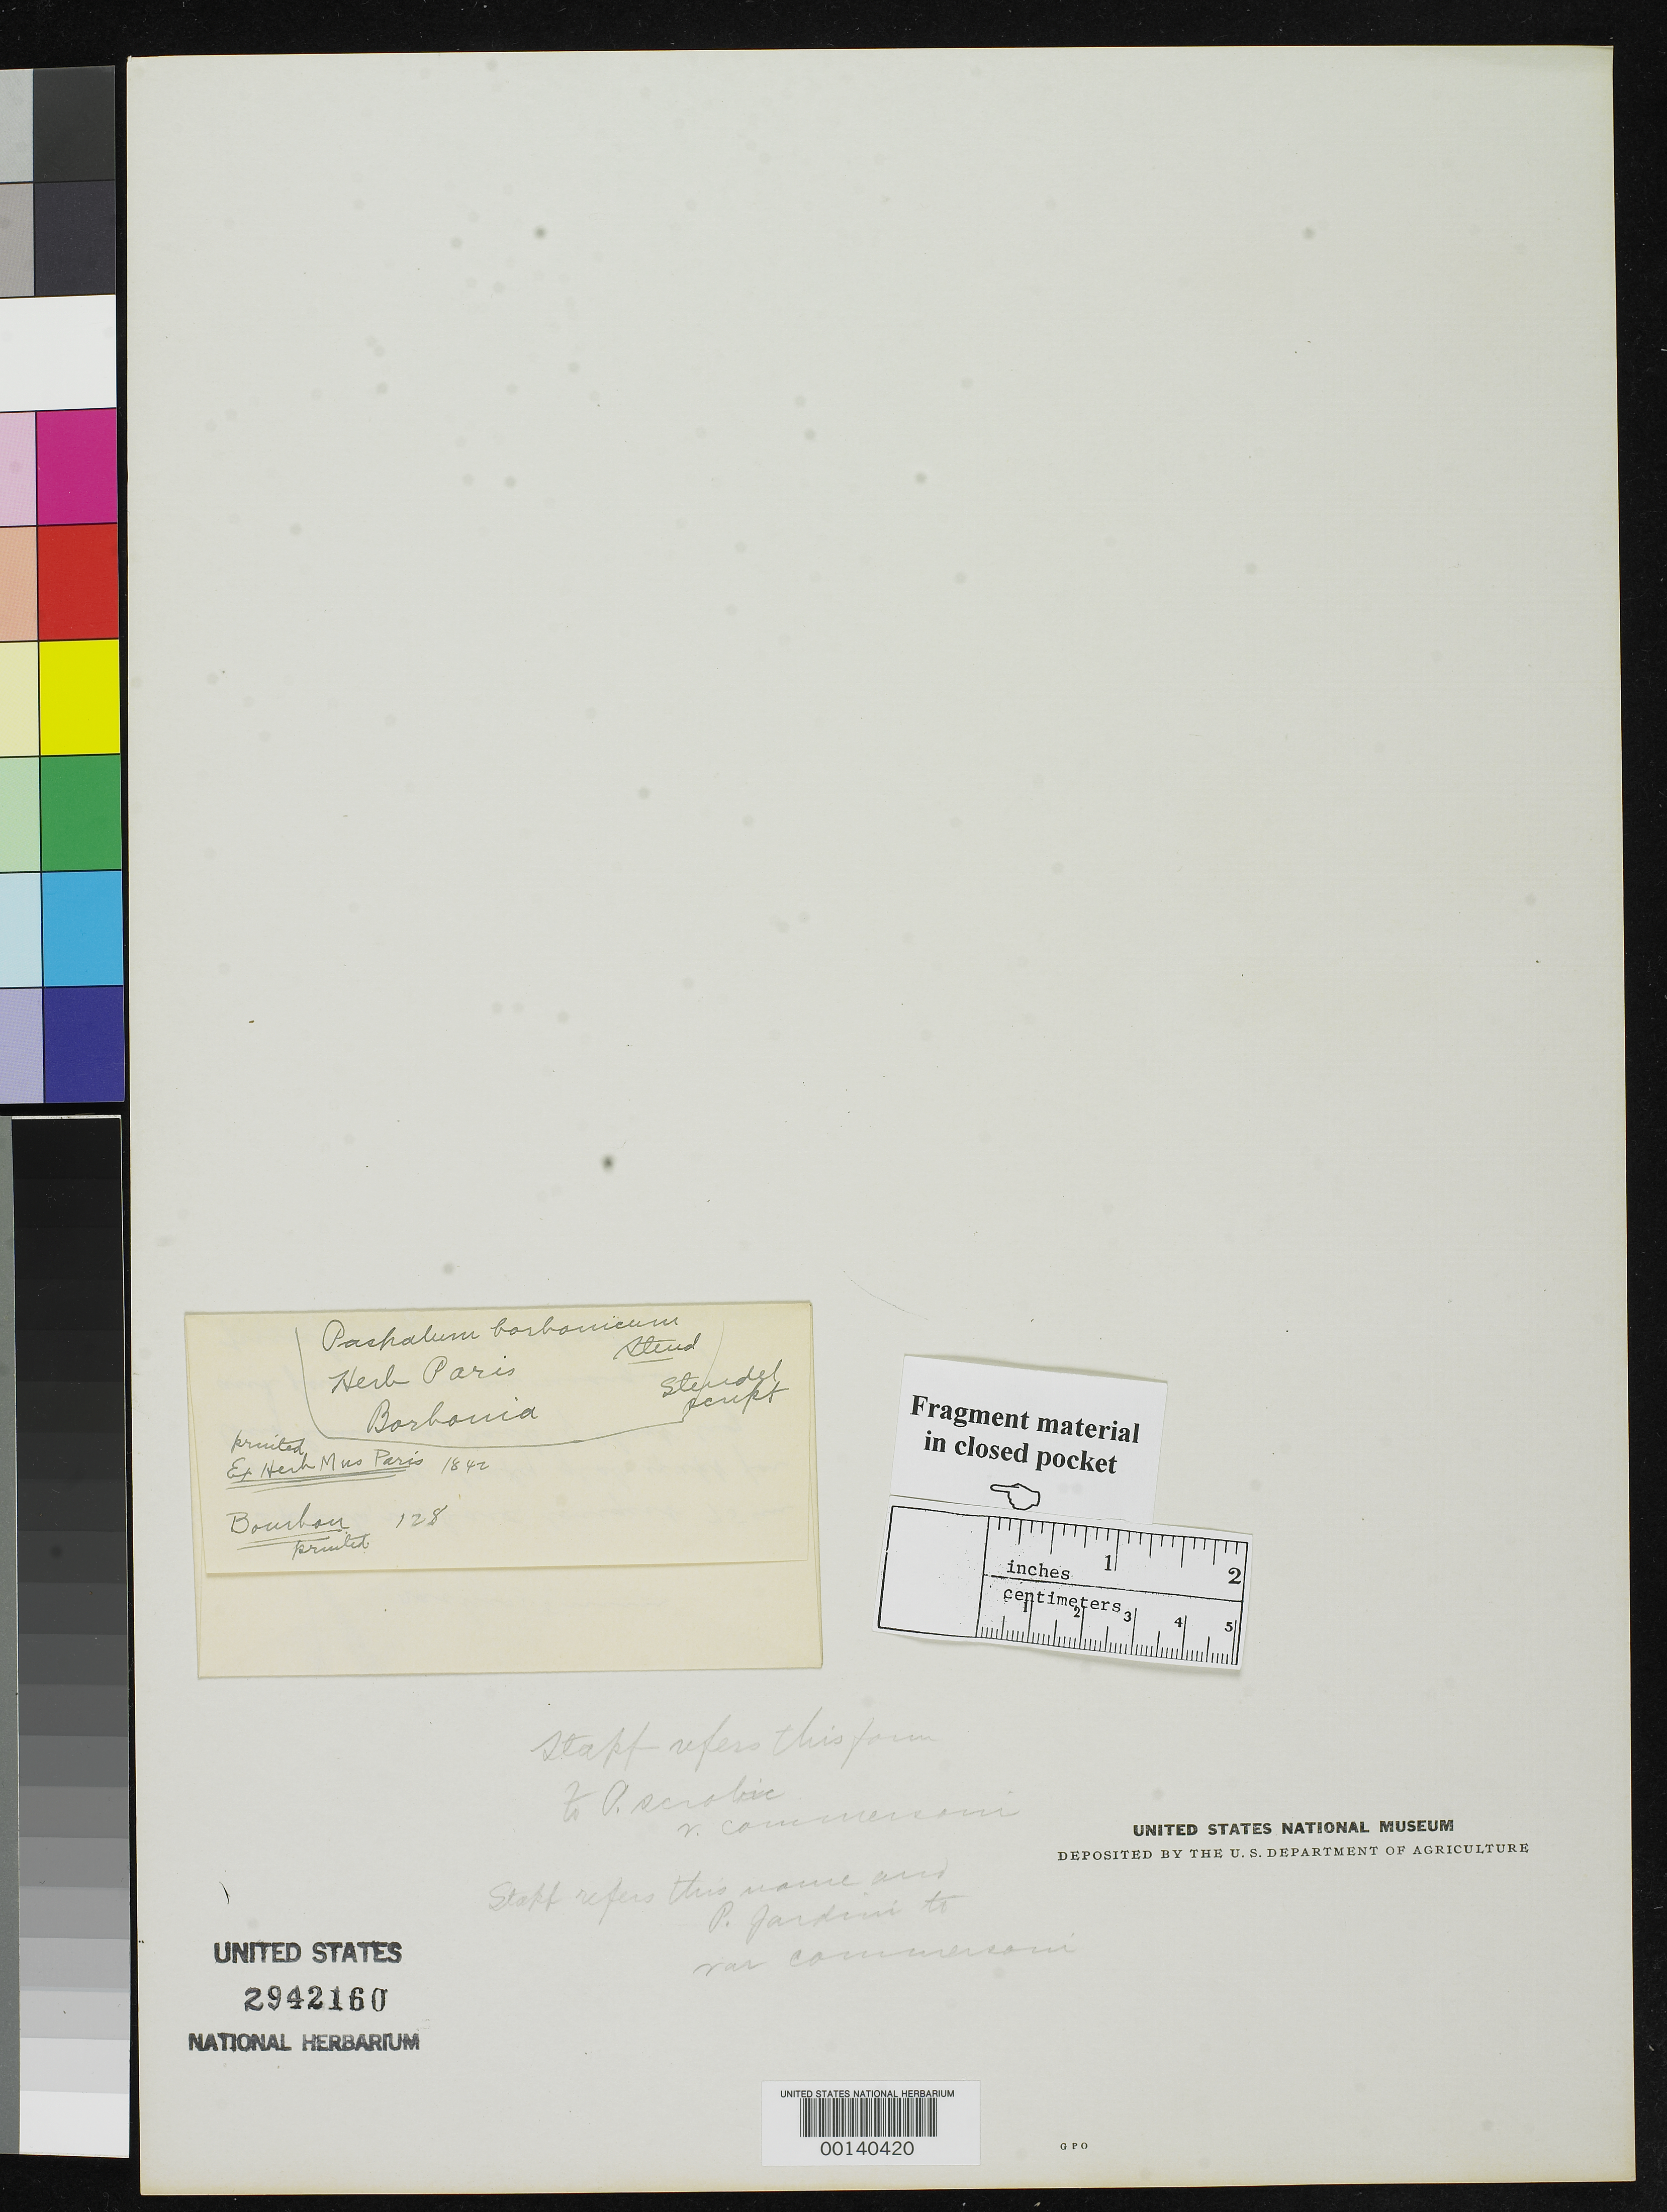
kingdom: Plantae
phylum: Tracheophyta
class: Liliopsida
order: Poales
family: Poaceae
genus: Paspalum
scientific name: Paspalum borbonicum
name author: Steud.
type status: Type Fragment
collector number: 128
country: Réunion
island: Réunion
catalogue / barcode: US 2942160